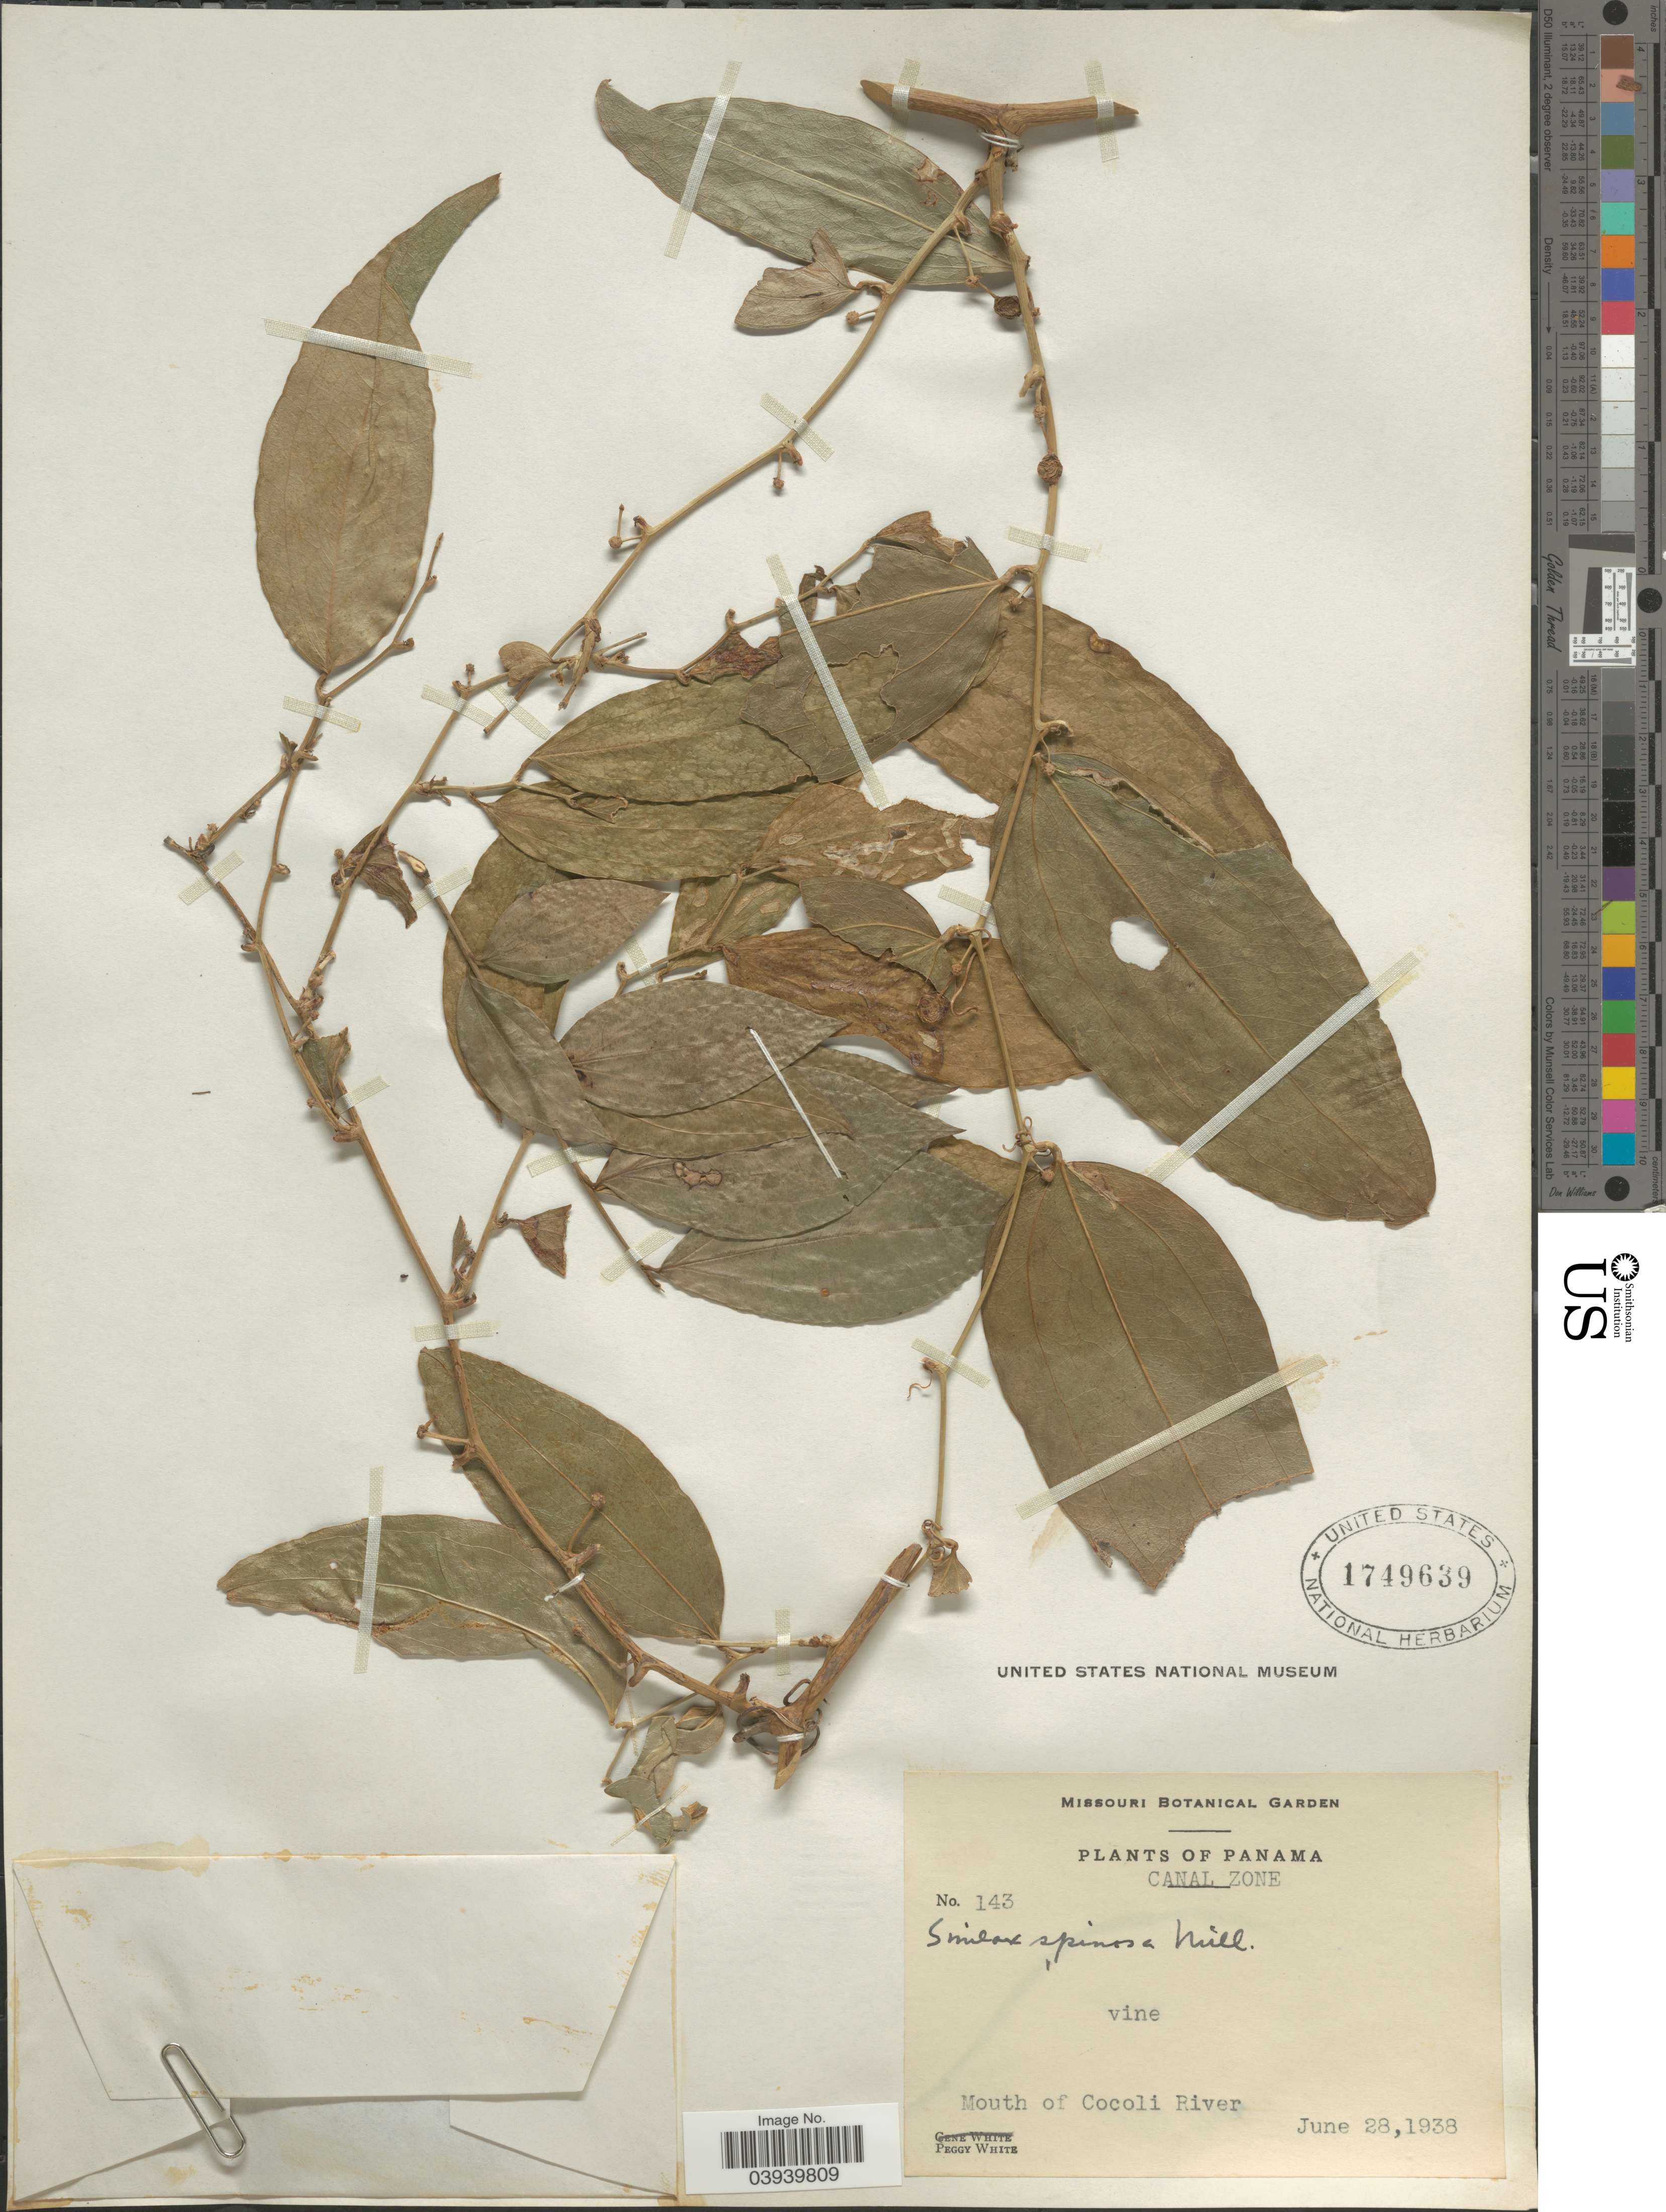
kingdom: Plantae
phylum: Tracheophyta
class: Liliopsida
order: Liliales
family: Smilacaceae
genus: Smilax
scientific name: Smilax spinosa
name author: Mill.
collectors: P. White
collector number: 143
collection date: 1938-06-28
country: Panama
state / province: Colón / Panamá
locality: Canal Zone. Mouth of Cocoli River.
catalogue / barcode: US 1749639